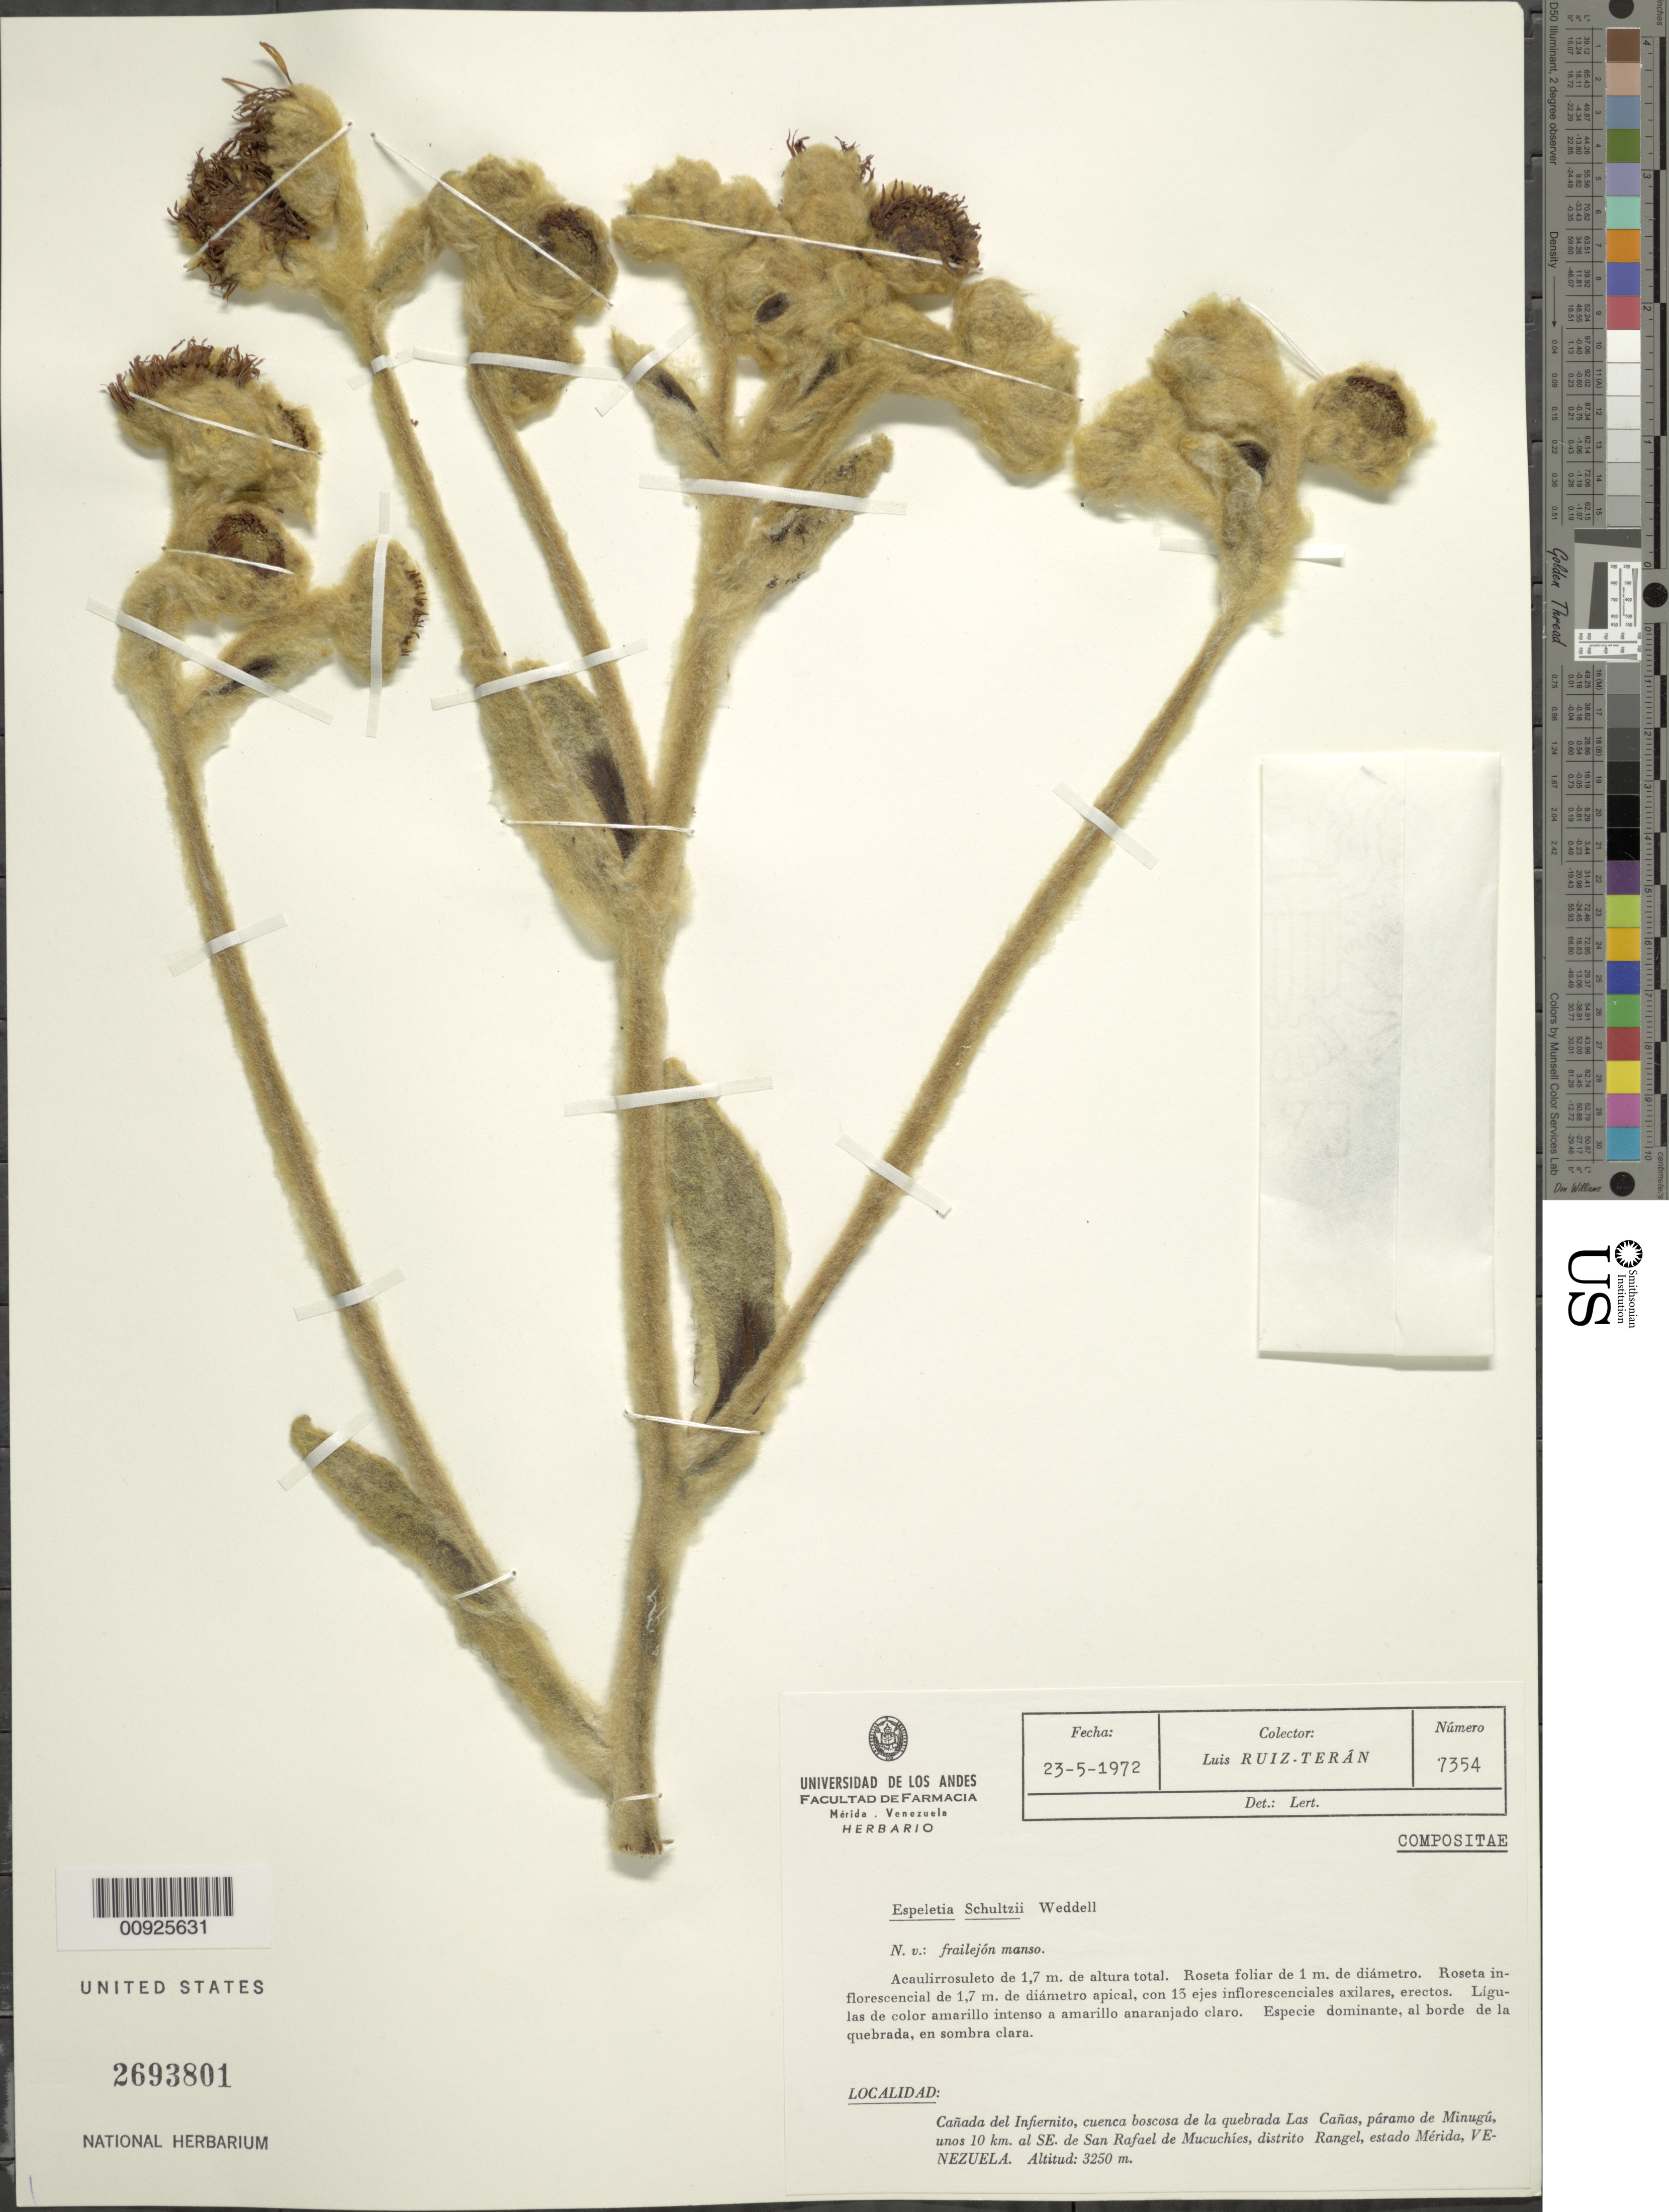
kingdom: Plantae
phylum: Tracheophyta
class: Magnoliopsida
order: Asterales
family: Asteraceae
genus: Espeletia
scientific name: Espeletia schultzii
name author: Wedd.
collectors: L. E. Ruíz-Terán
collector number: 7354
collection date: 1972-05-23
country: Venezuela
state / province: Mérida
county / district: Rangel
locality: P. de Minugú. Cañada del Infiernito, cuenca boscosa de la quebrada Las Cañas, páramo de Minugú, unos 10 km al SE de san Rafael de Mucuchíes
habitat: Especie dominante, al borde de una quebrada en sombra clara.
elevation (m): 3250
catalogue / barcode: US 2693801